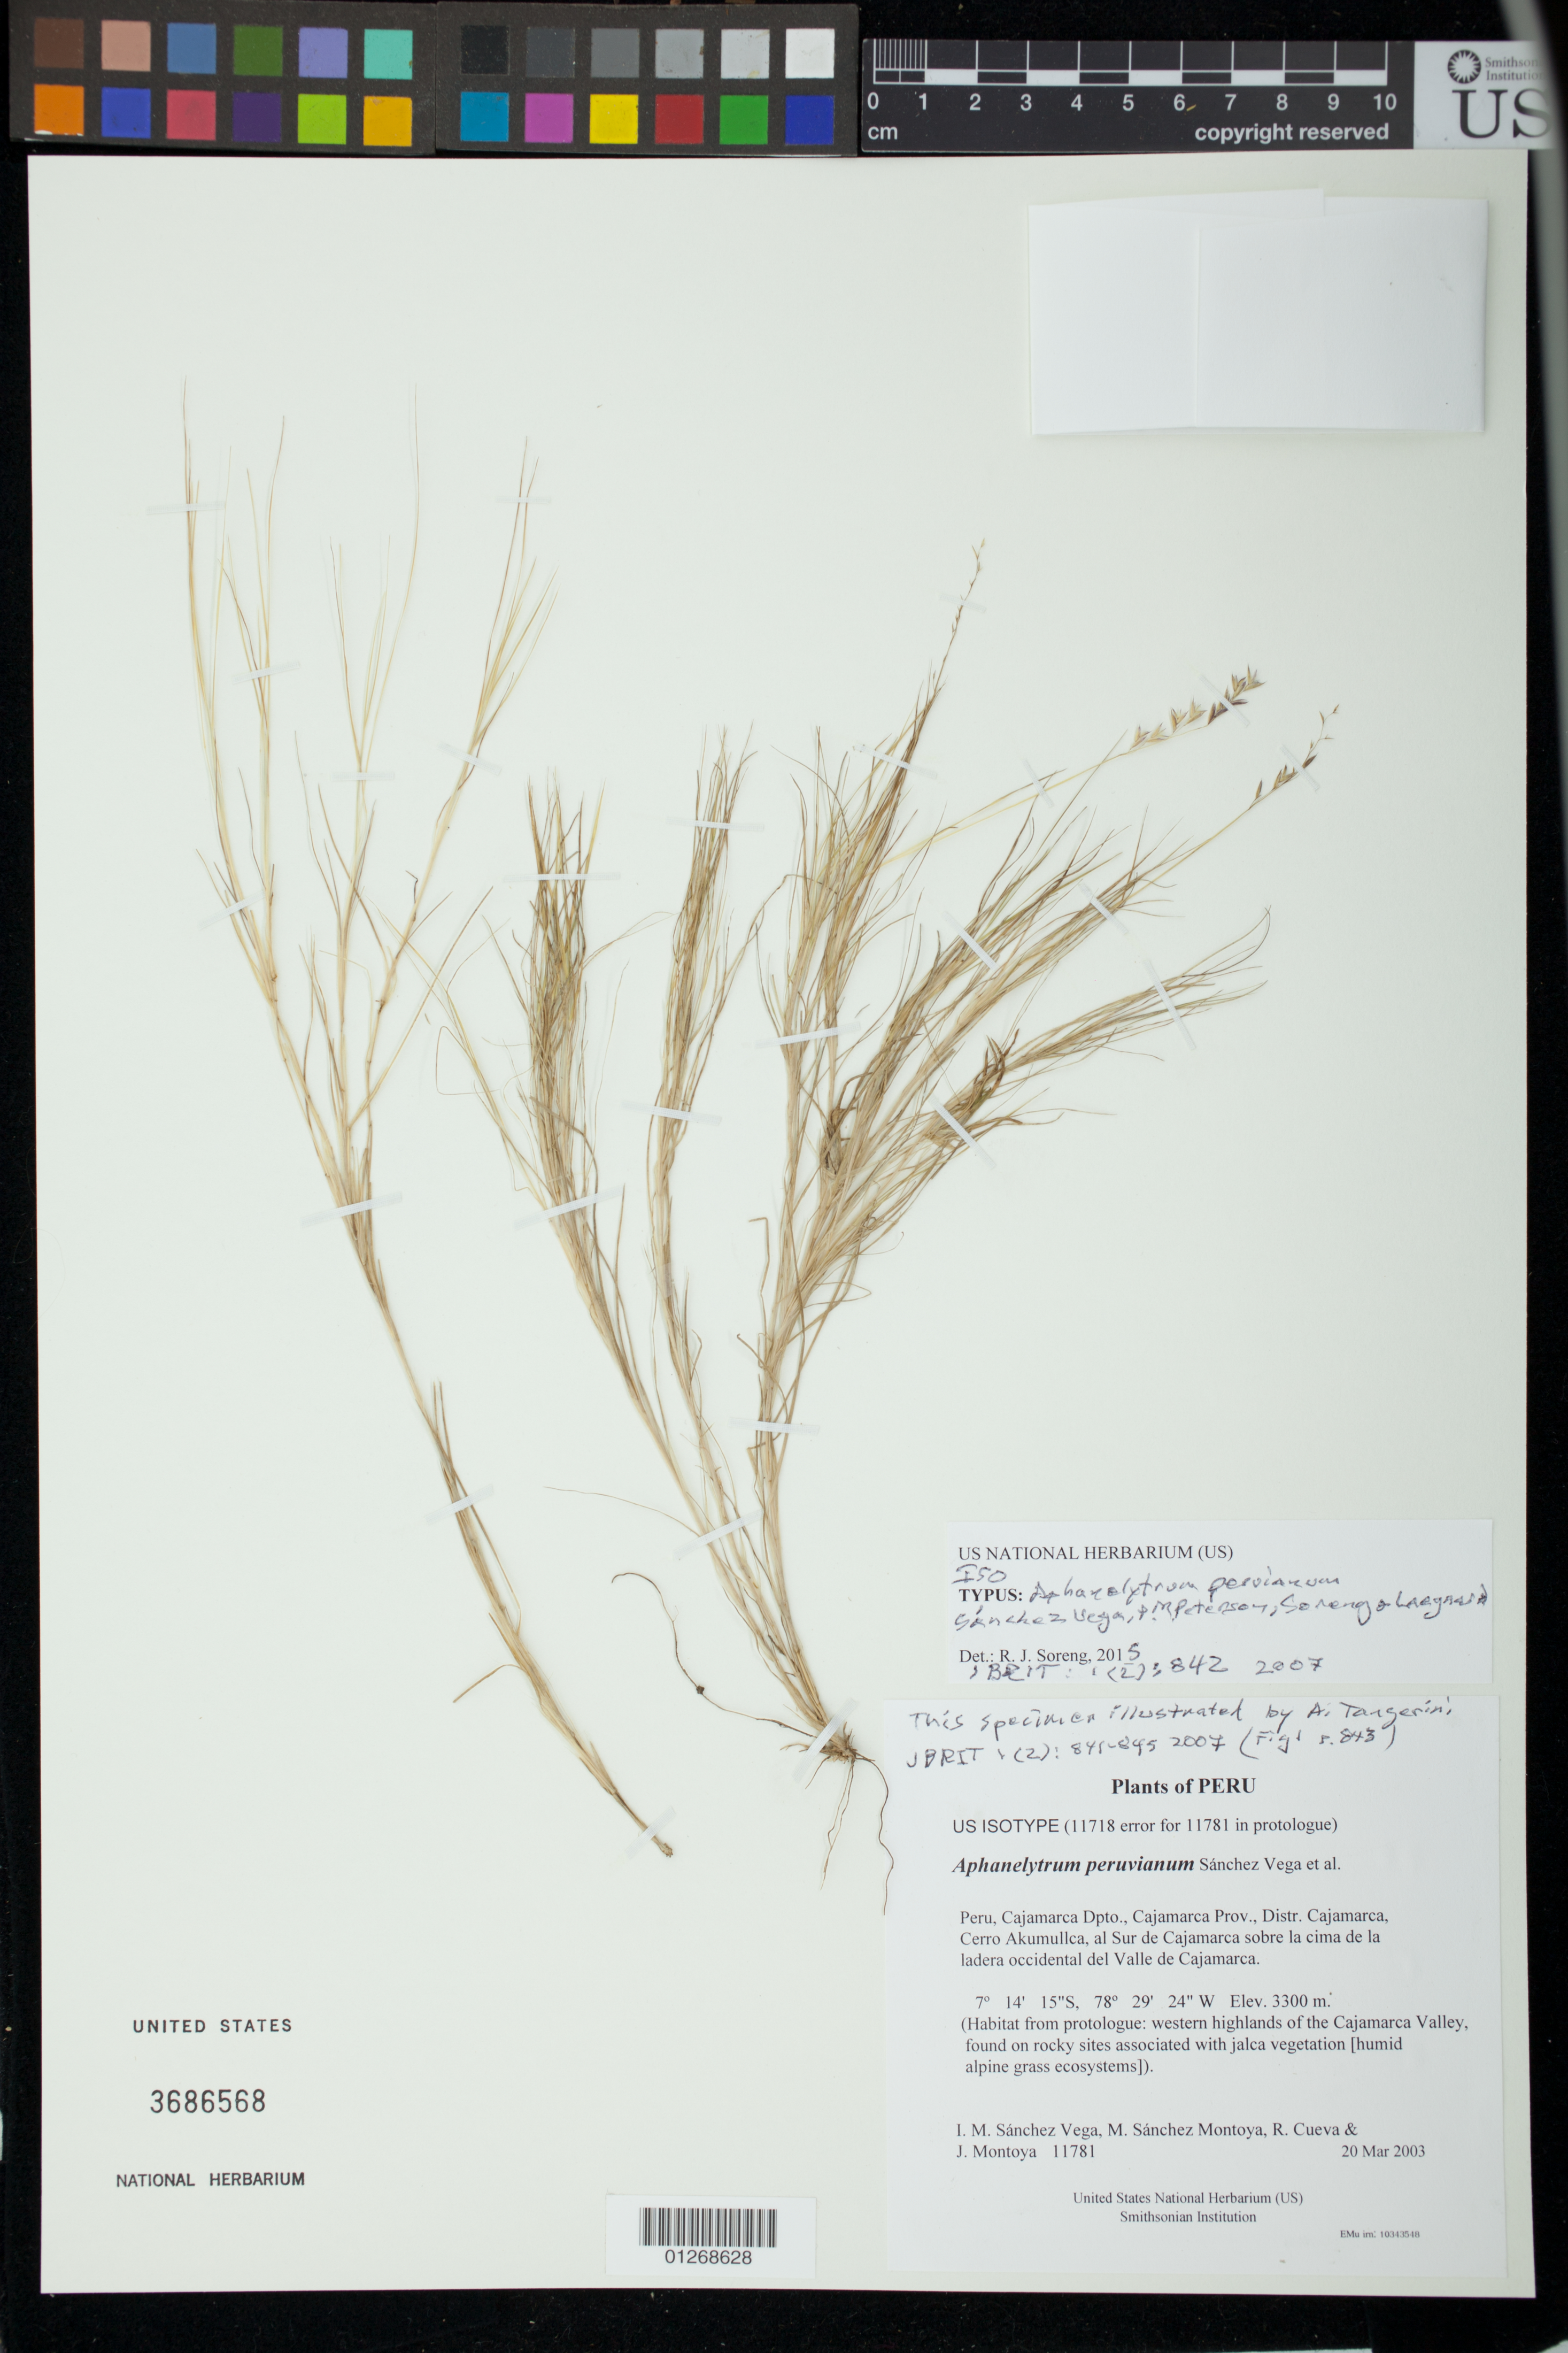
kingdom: Plantae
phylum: Tracheophyta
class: Liliopsida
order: Poales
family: Poaceae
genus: Aphanelytrum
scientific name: Aphanelytrum peruvianum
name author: Sánchez Vega et al.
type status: Isotype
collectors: I. M. Sánchez Vega, M. Sánchez Montoya, R. Cueva & J. Montoya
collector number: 11781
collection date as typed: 20 Mar 2003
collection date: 2003-03-20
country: Peru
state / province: Cajamarca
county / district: Cajamarca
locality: Cajamarca Dpto., Cajamarca Prov., Distr. Cajamarca, Cerro Akumullca, al Sur de Cajamarca sobre la cima de la ladera occidental del Valle de Cajamarca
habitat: Western highlands of the Cajamarca Valley, found on rocky sites associated with jalca vegetation [humid alpine grass ecosystems]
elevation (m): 3300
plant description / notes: Protologue (mis) cites type collection number as "11718".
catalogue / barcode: US 3686568